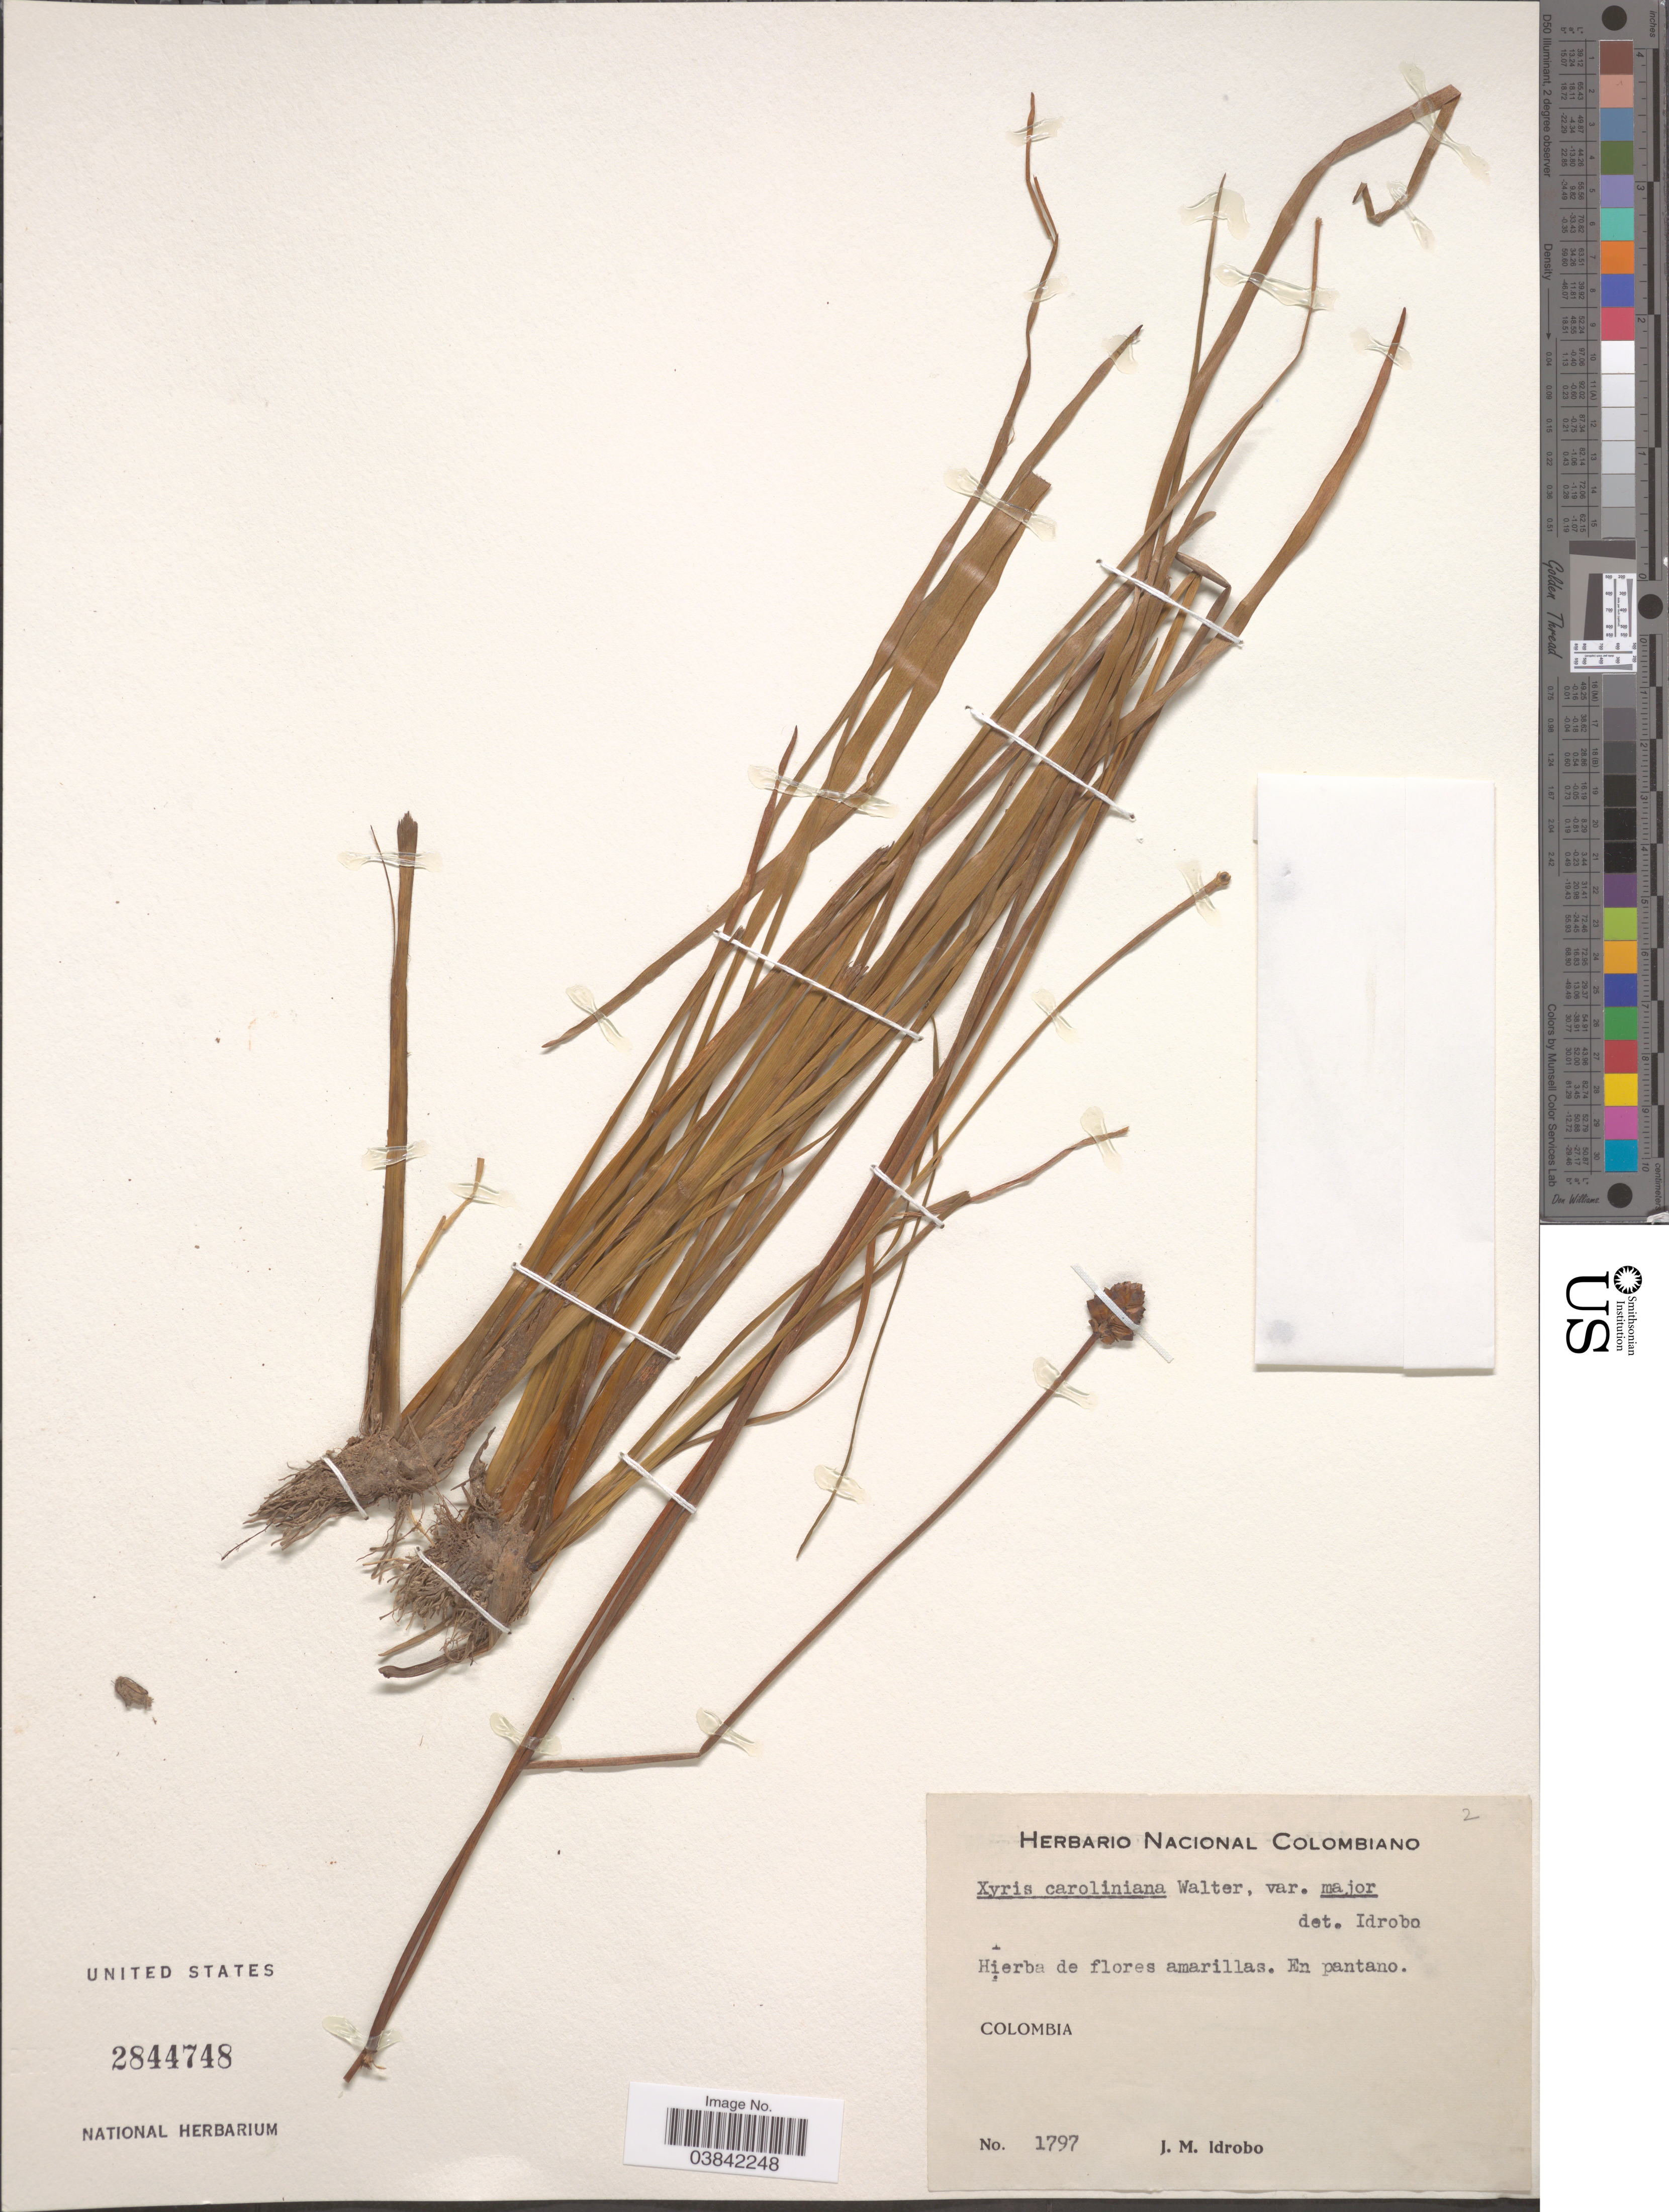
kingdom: Plantae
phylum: Tracheophyta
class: Liliopsida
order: Poales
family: Xyridaceae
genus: Xyris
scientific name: Xyris jupicai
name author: Rich.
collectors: J. M. Idrobo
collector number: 1797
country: Colombia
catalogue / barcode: US 2844748